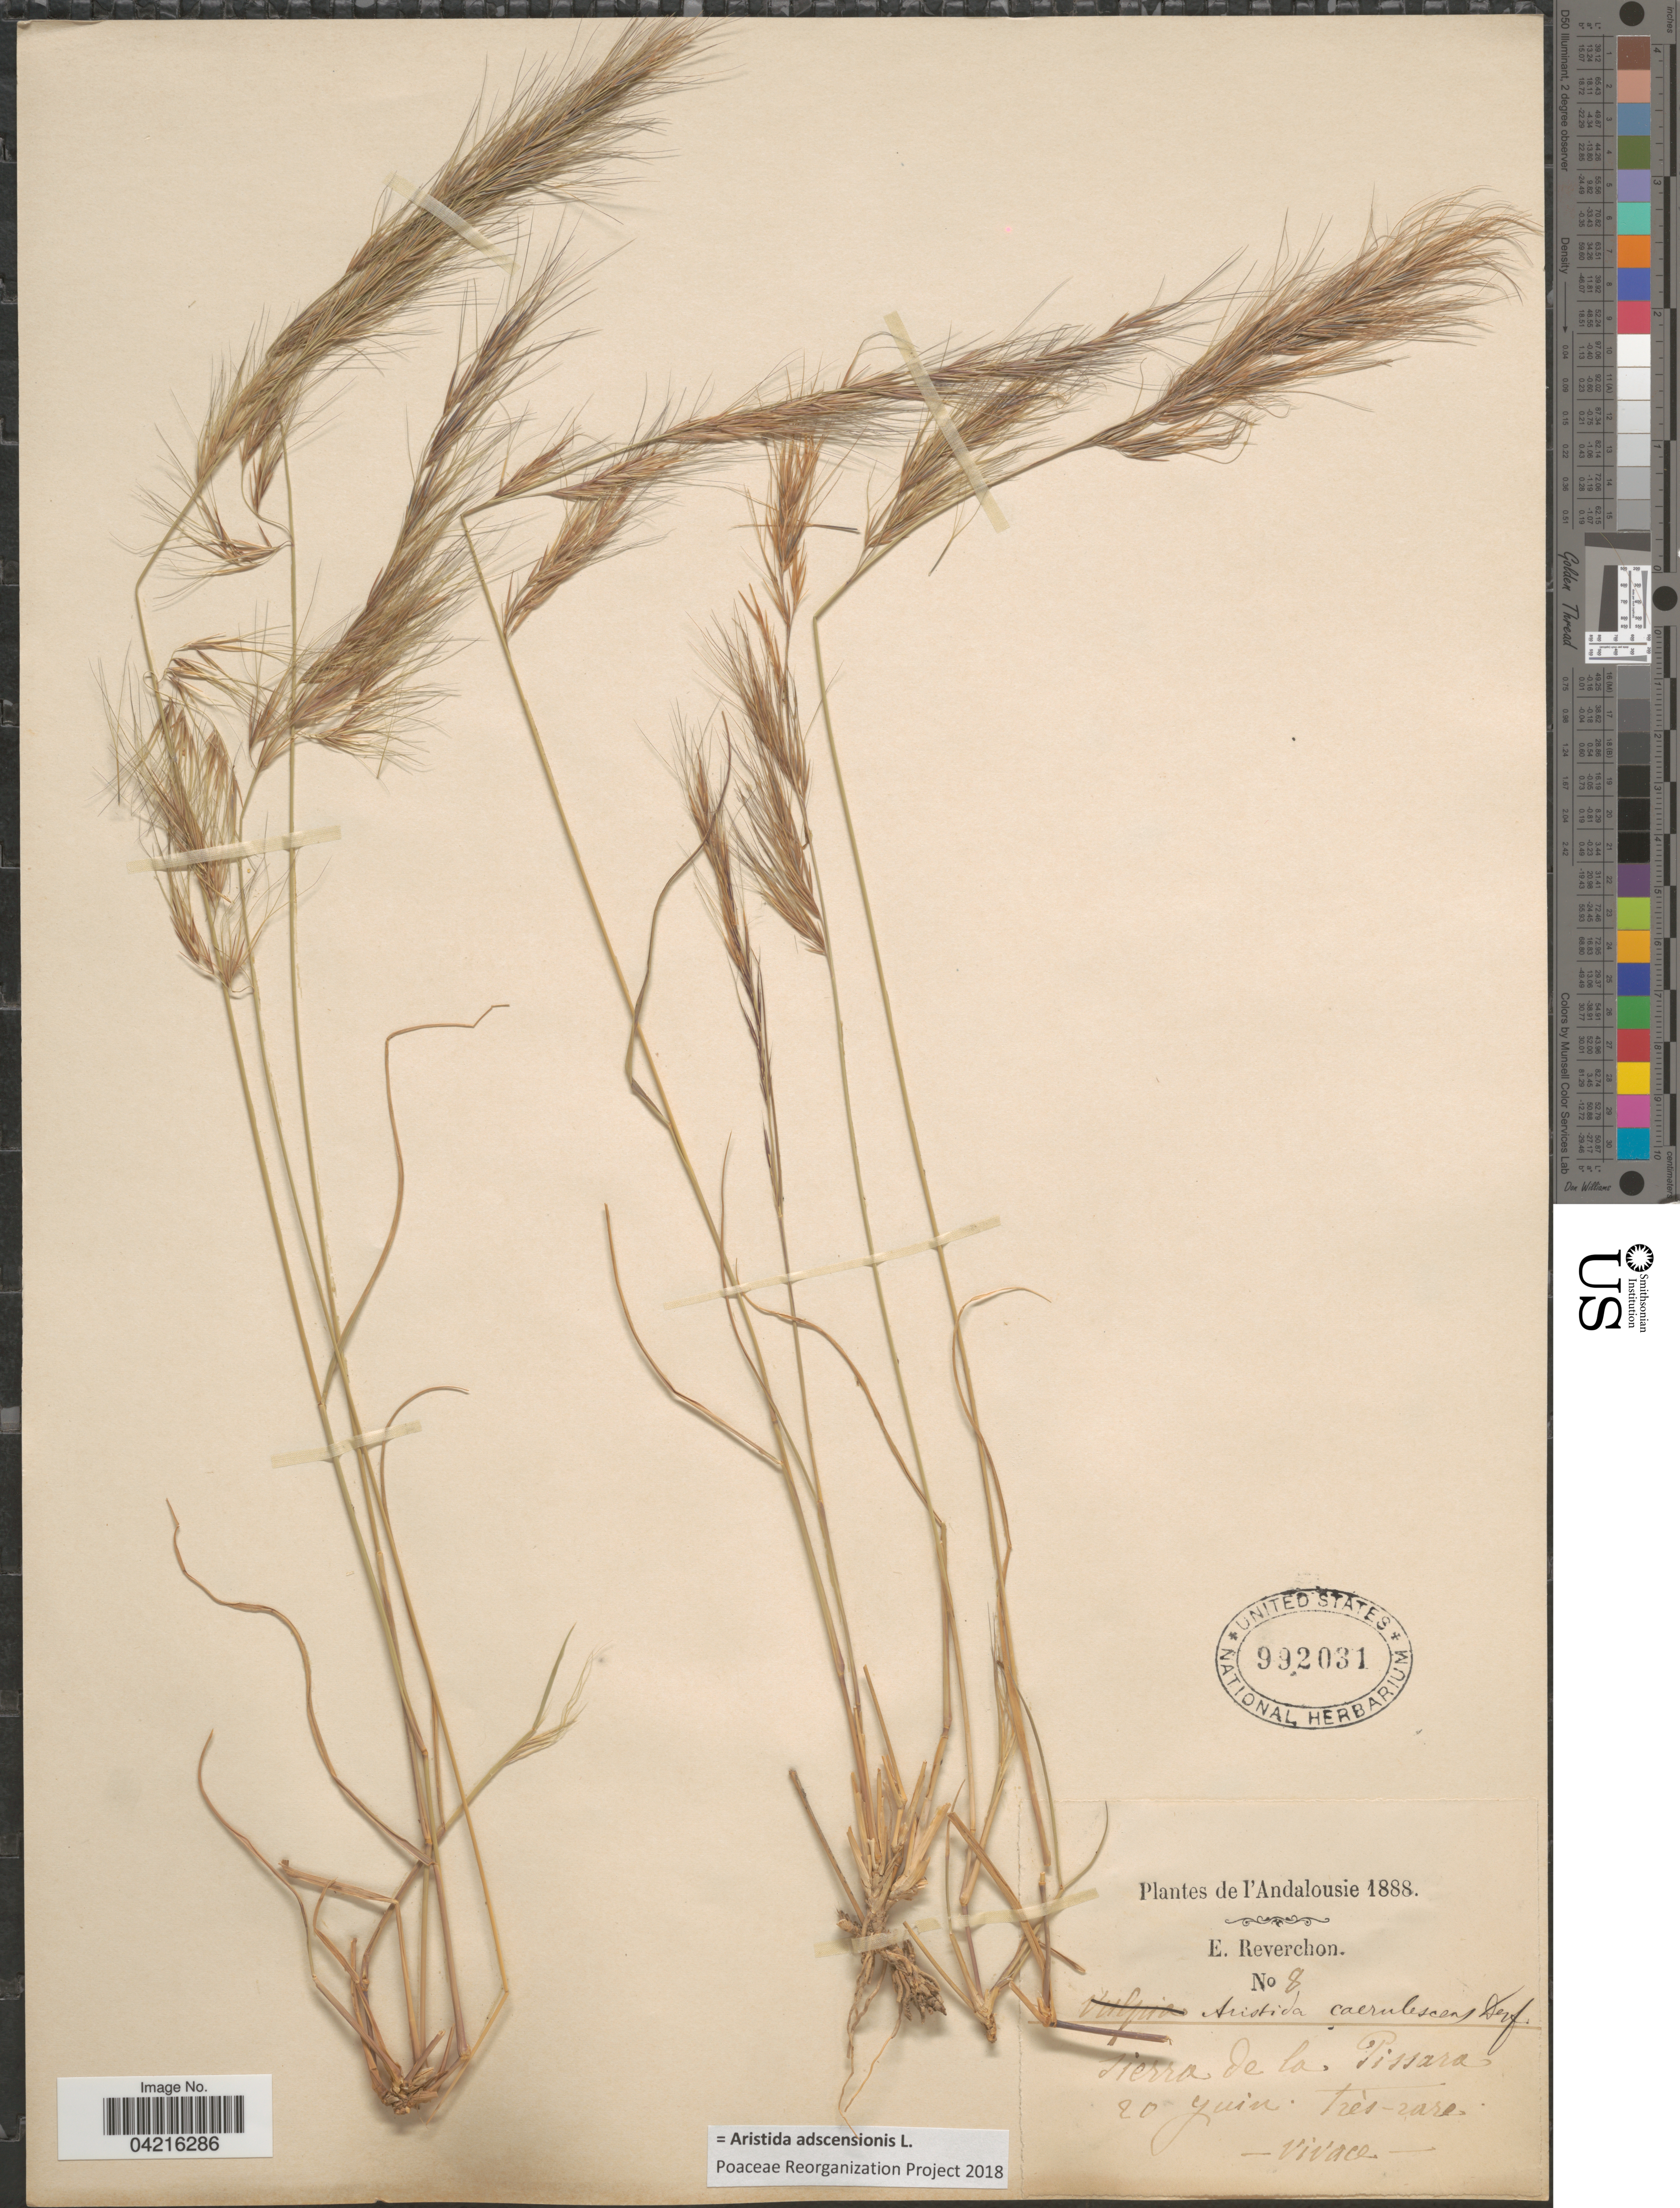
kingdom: Plantae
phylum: Tracheophyta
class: Liliopsida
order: Poales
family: Poaceae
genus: Aristida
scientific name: Aristida adscensionis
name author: L.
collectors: E. Reverchon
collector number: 8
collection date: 1888-06-20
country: Spain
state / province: Andalucía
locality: L'Andalousie 1888. Sierra de la Pissara.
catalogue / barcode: US 992031